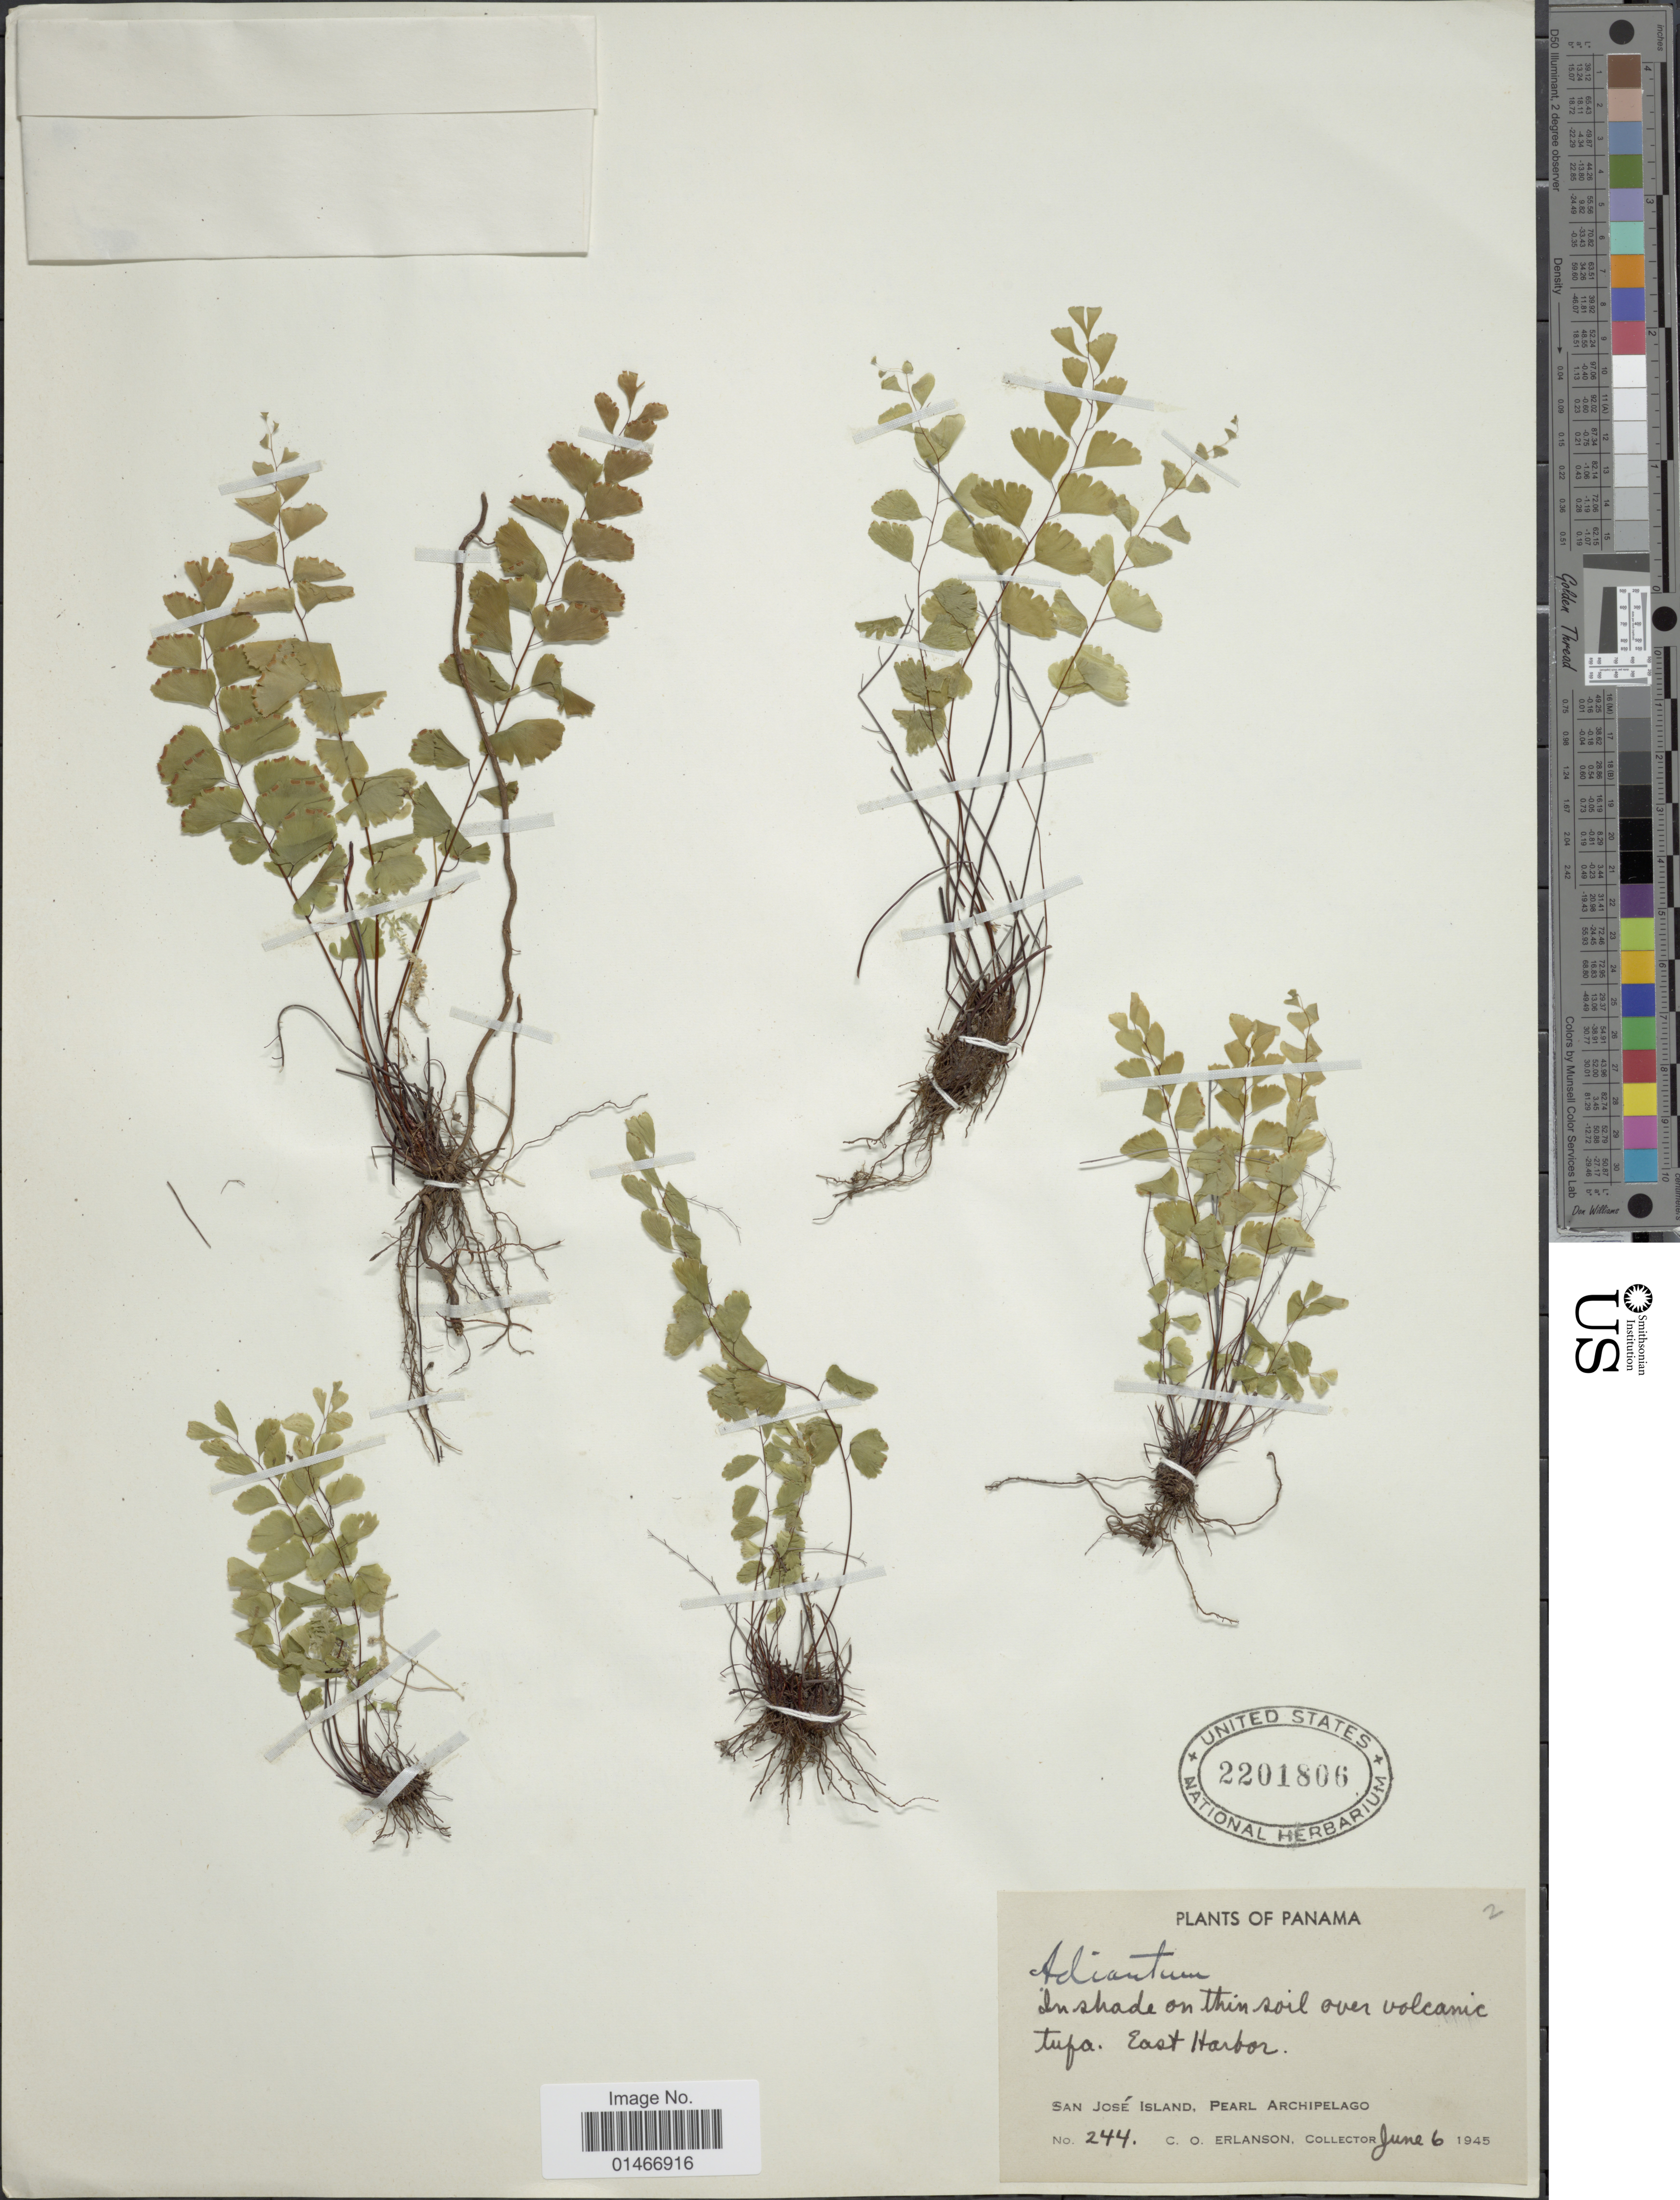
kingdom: Plantae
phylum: Tracheophyta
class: Polypodiopsida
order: Polypodiales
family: Pteridaceae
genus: Adiantum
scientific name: Adiantum deflectens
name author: Mart.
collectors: C. O. Erlanson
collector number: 244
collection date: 1945-06-06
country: Panama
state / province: Panamá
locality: East Harbor. San Jose Island, Pearl Archipelago.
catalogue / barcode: US 2201806